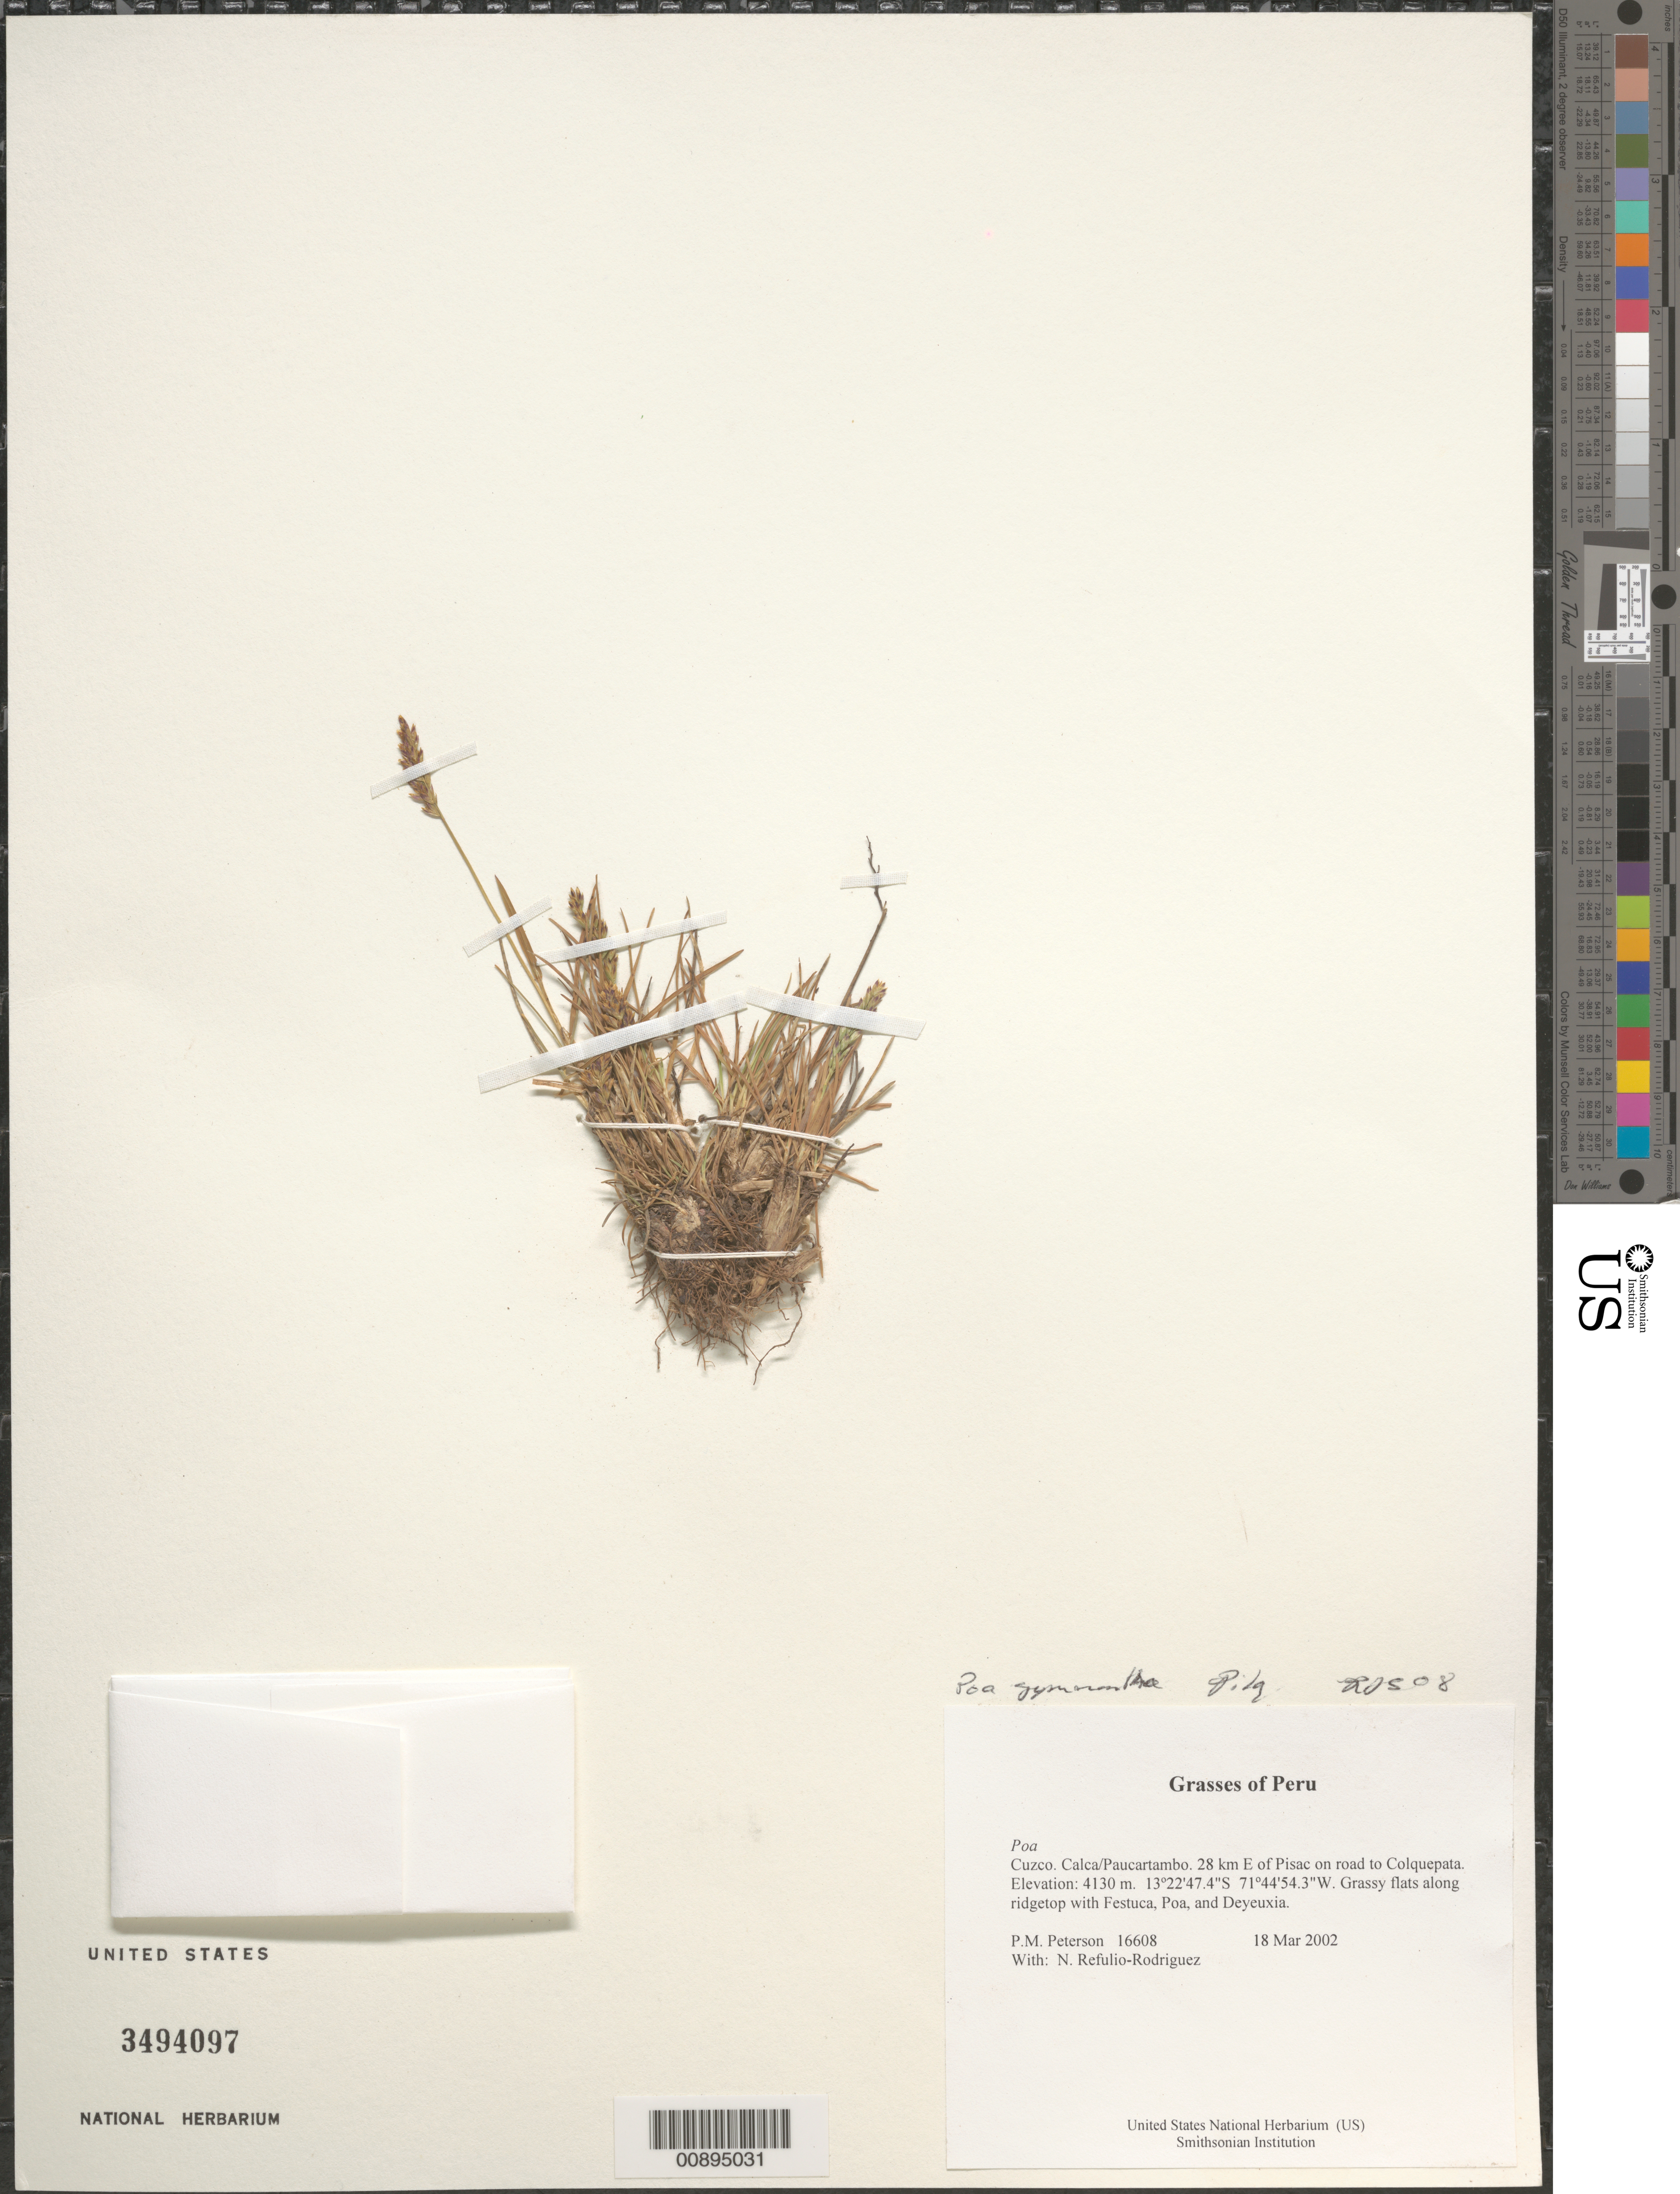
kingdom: Plantae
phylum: Tracheophyta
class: Liliopsida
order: Poales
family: Poaceae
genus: Poa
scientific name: Poa gymnantha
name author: Pilg.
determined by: Soreng, Robert J., Research Associate (BOT), Smithsonian Institution - National Museum of Natural History (UNITED STATES)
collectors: P. M. Peterson & N. Refulio-Rodríguez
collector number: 16608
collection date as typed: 18 Mar 2002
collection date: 2002-03-18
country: Peru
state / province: Cusco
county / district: Calca/Paucartambo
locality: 28 km E of Pisac on road to Colquepata.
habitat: Grassy flats along ridgetop with ~Festuca, Poa, and Deyeuxia~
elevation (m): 4130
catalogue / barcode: US 3494097